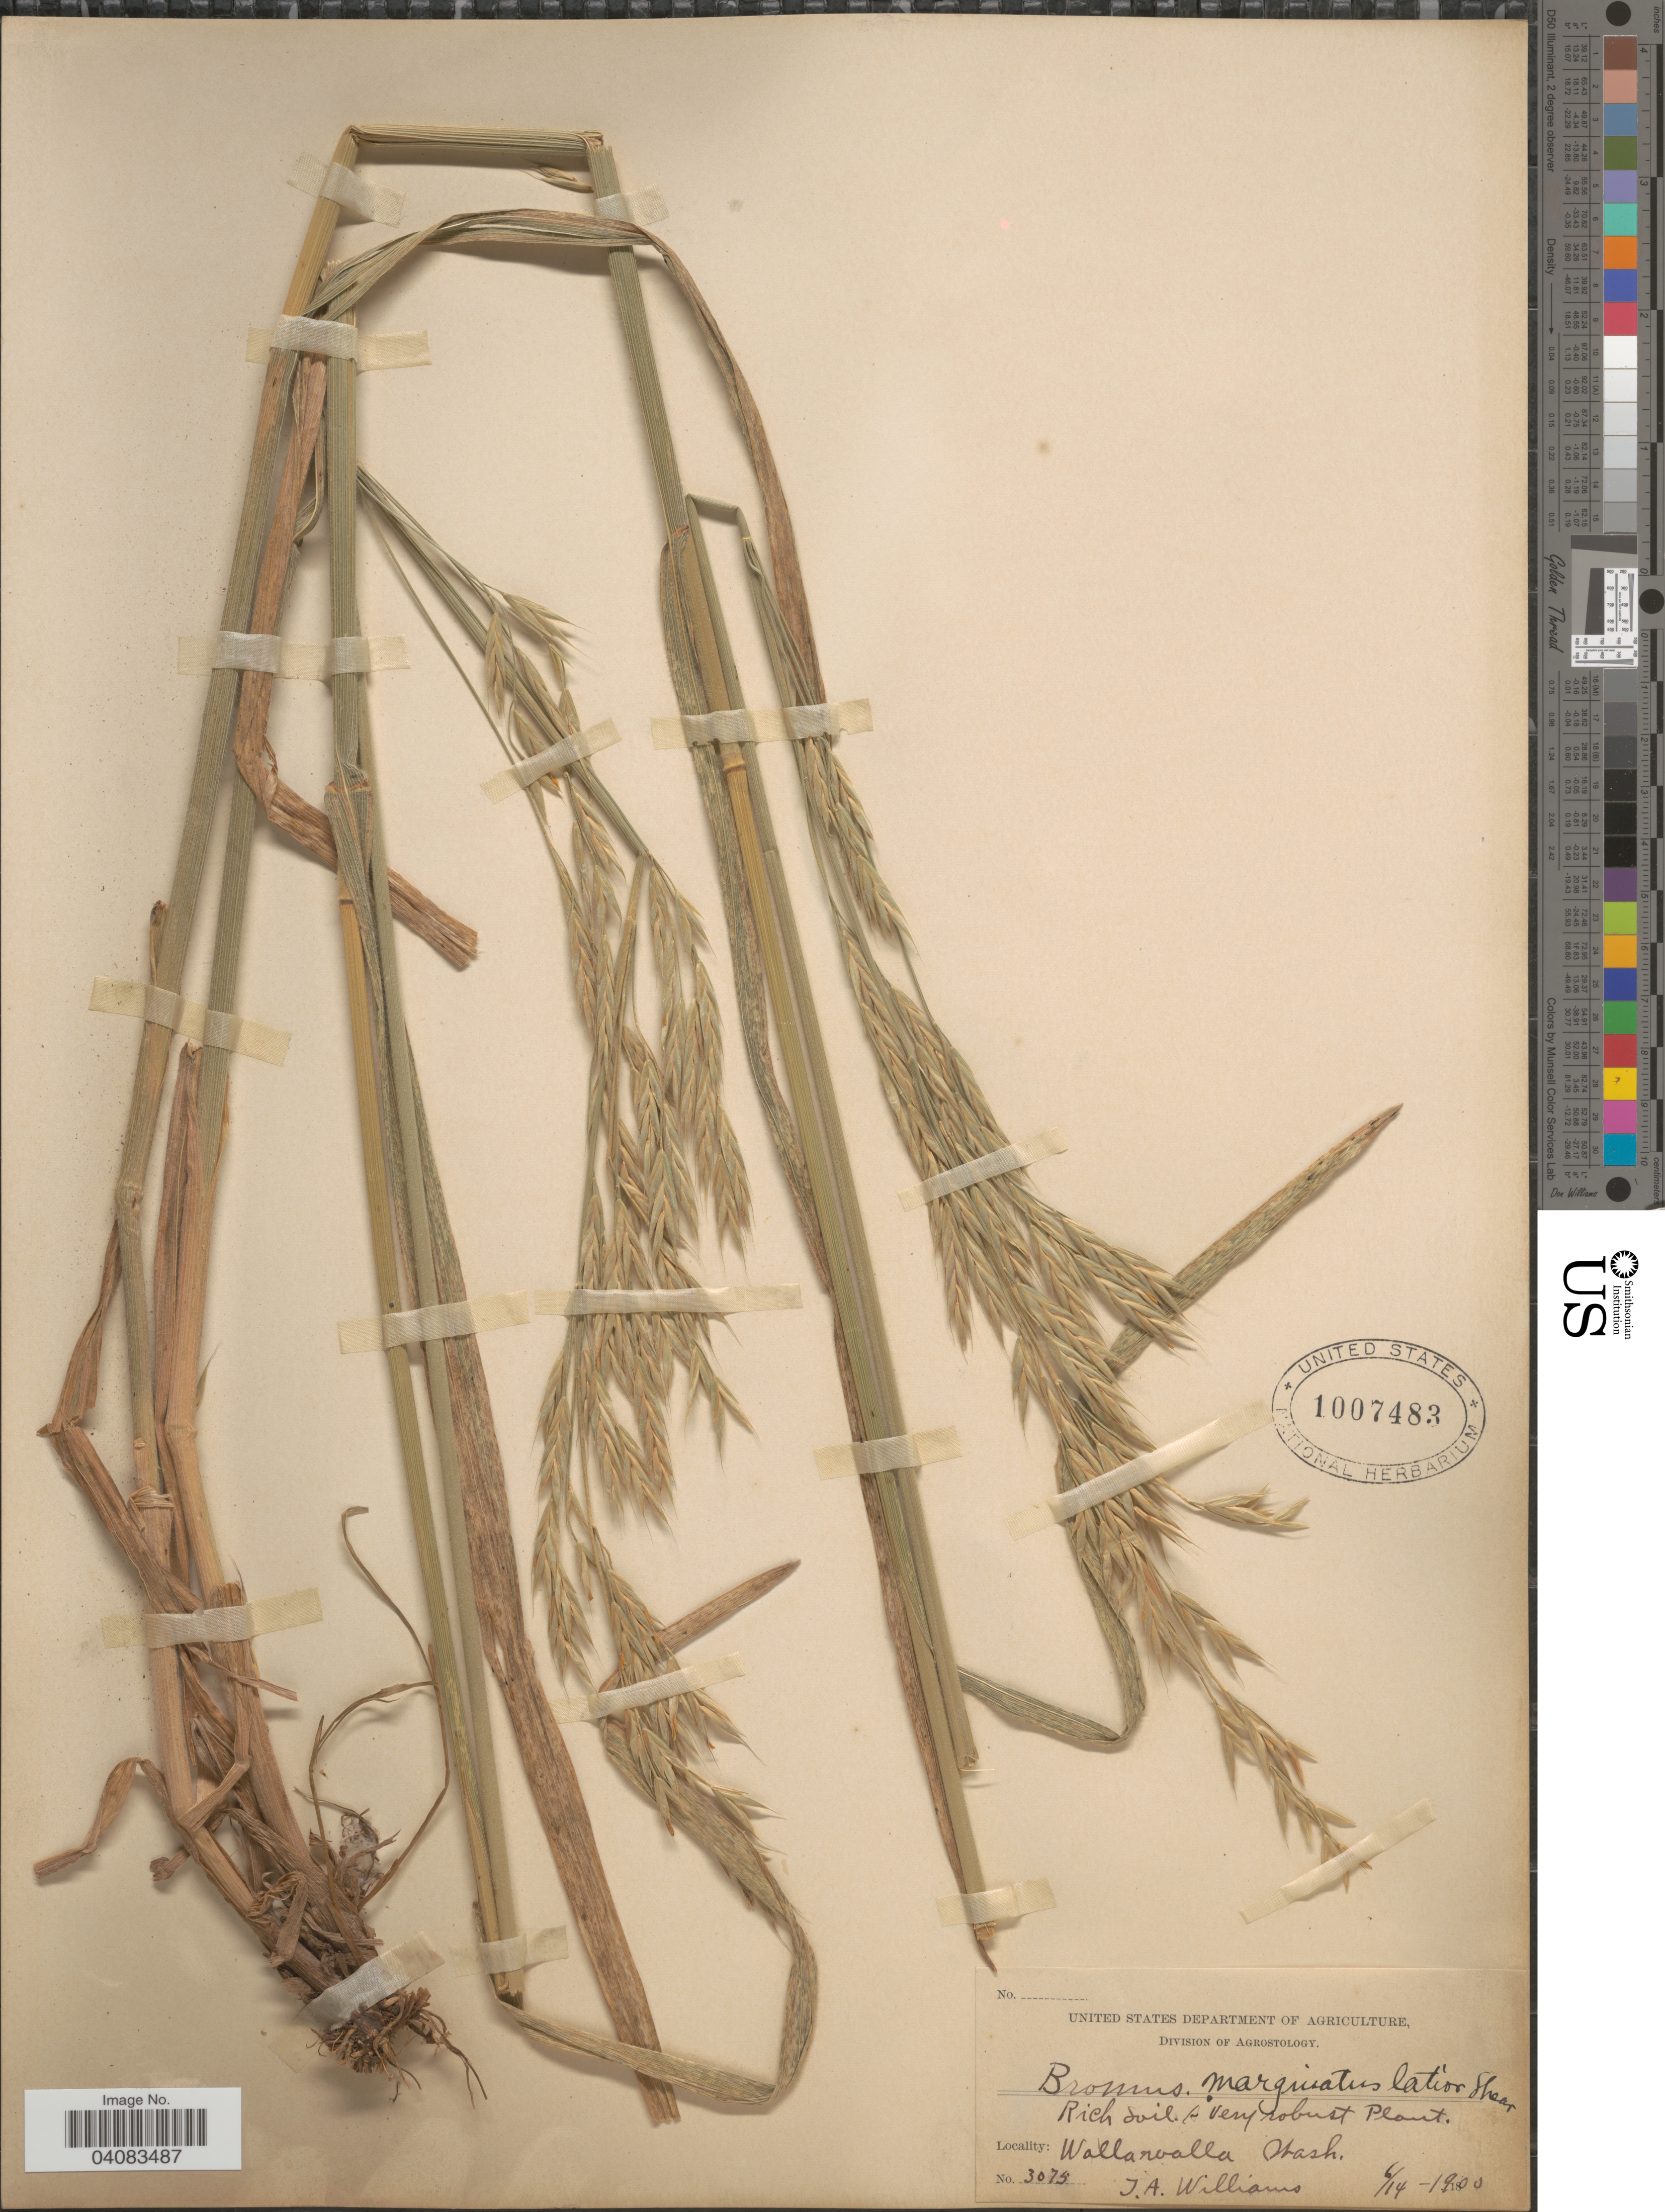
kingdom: Plantae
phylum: Tracheophyta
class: Liliopsida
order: Poales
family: Poaceae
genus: Bromus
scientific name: Bromus marginatus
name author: Nees ex Steud.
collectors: T. Williams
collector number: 3075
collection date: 1900-06-14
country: United States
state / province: Washington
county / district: Walla Walla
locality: Walla walla.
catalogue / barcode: US 1007483